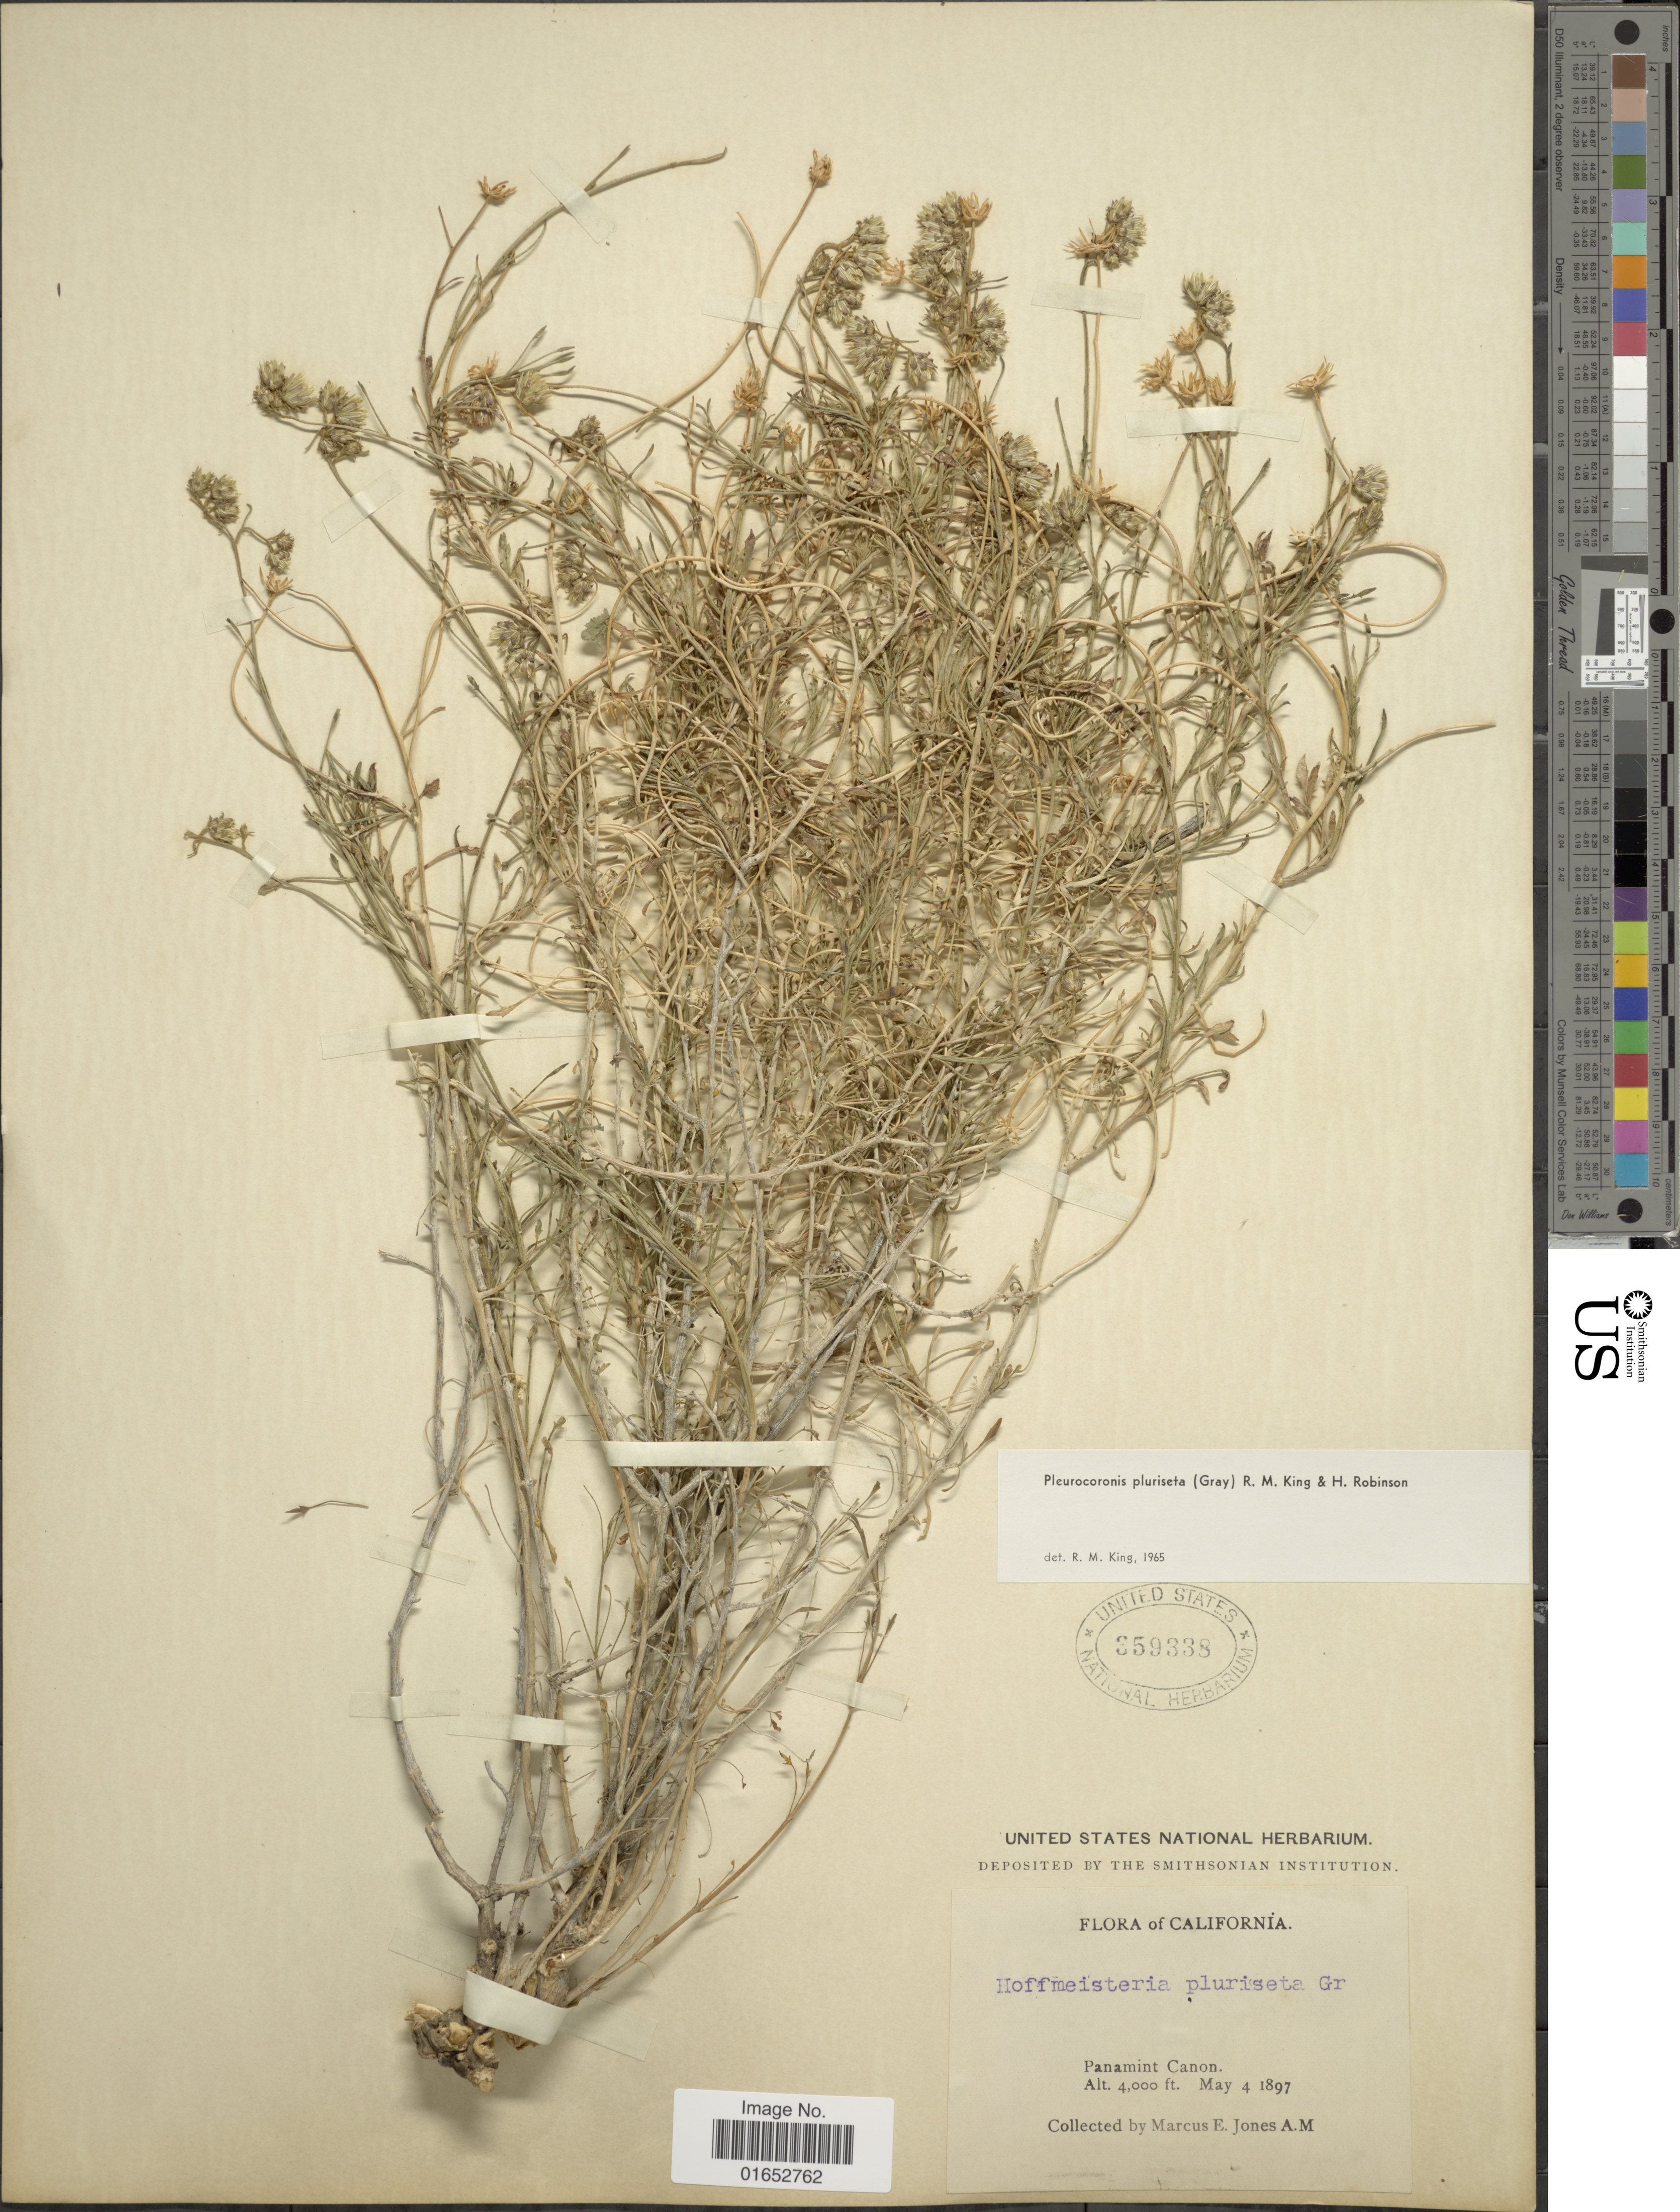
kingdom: Plantae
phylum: Tracheophyta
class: Magnoliopsida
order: Asterales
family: Asteraceae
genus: Pleurocoronis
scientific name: Pleurocoronis pluriseta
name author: (A. Gray) R.M. King & H. Rob.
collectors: M. E. Jones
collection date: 1897-05-04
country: United States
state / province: California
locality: Panamint Canyon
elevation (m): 1219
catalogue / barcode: US 359338